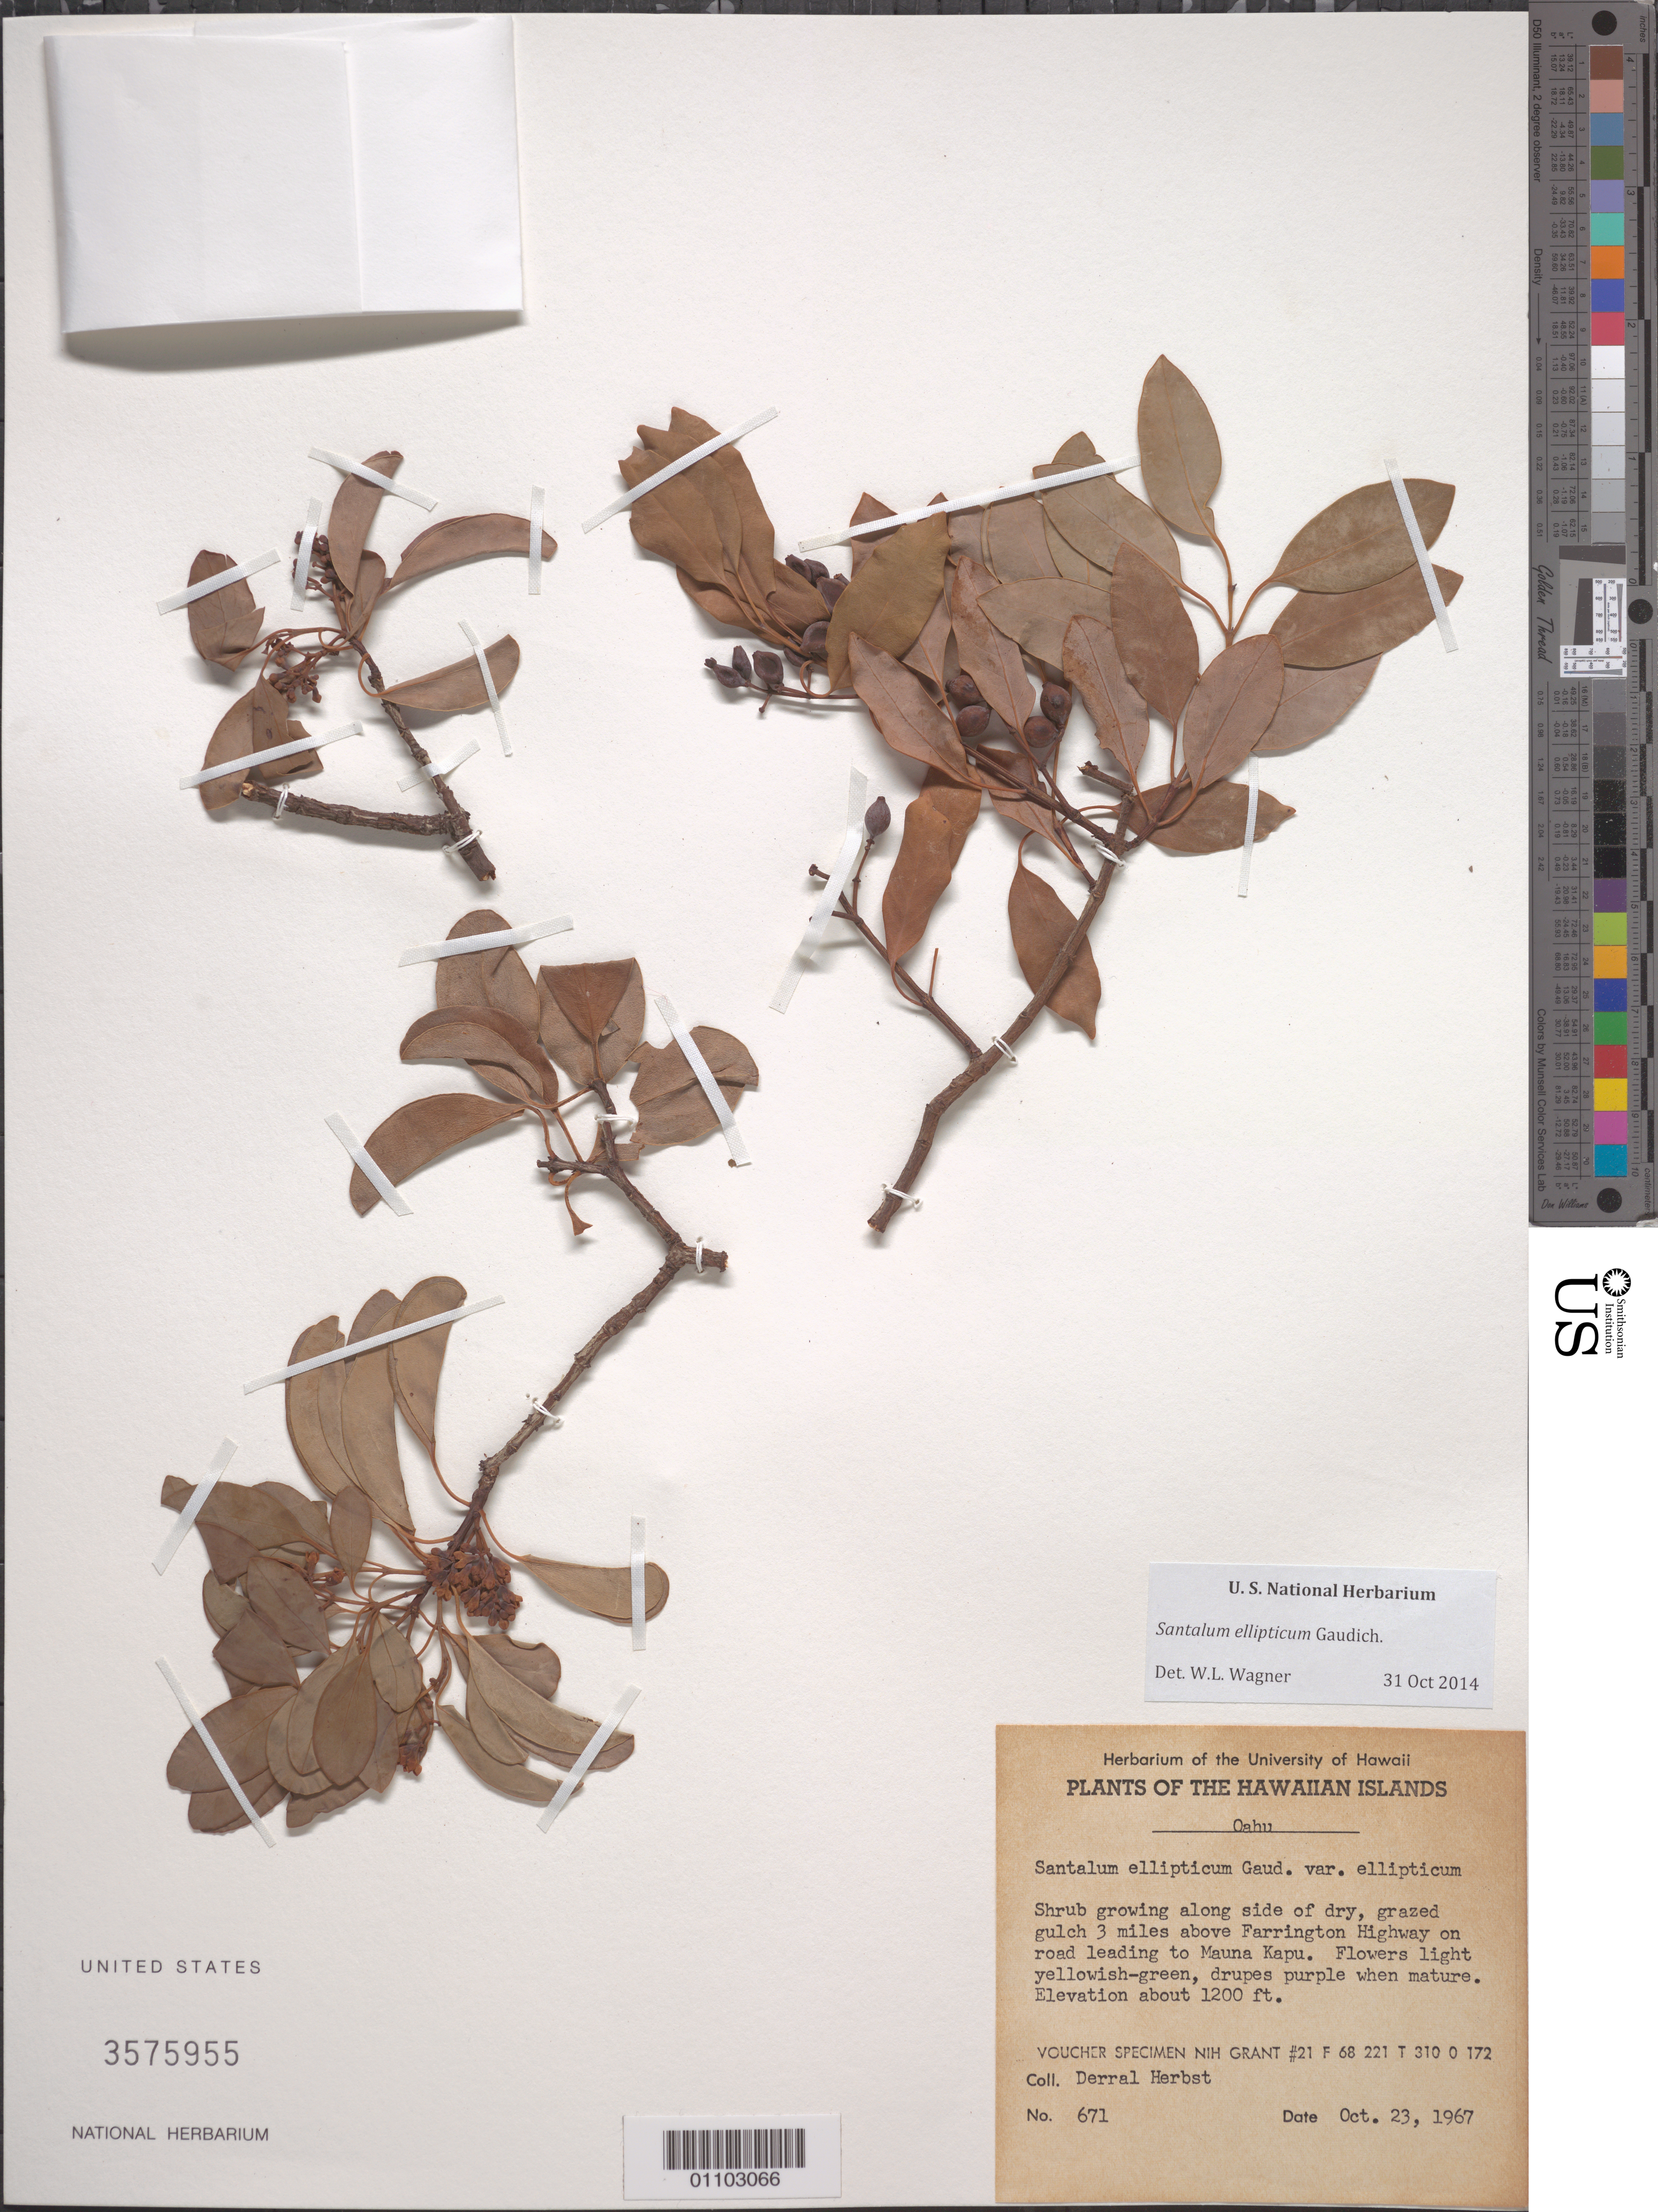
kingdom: Plantae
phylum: Tracheophyta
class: Magnoliopsida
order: Santalales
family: Santalaceae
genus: Santalum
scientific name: Santalum ellipticum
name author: Gaudich.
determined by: Wagner, W. L., (BOT), Smithsonian Institution - National Museum of Natural History (UNITED STATES)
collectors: D. R. Herbst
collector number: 671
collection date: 1967-10-23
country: United States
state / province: Hawaii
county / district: Honolulu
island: Oahu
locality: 3 miles above Farrington Highway on road leading to Mauna Kapu.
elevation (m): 366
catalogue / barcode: US 3575955